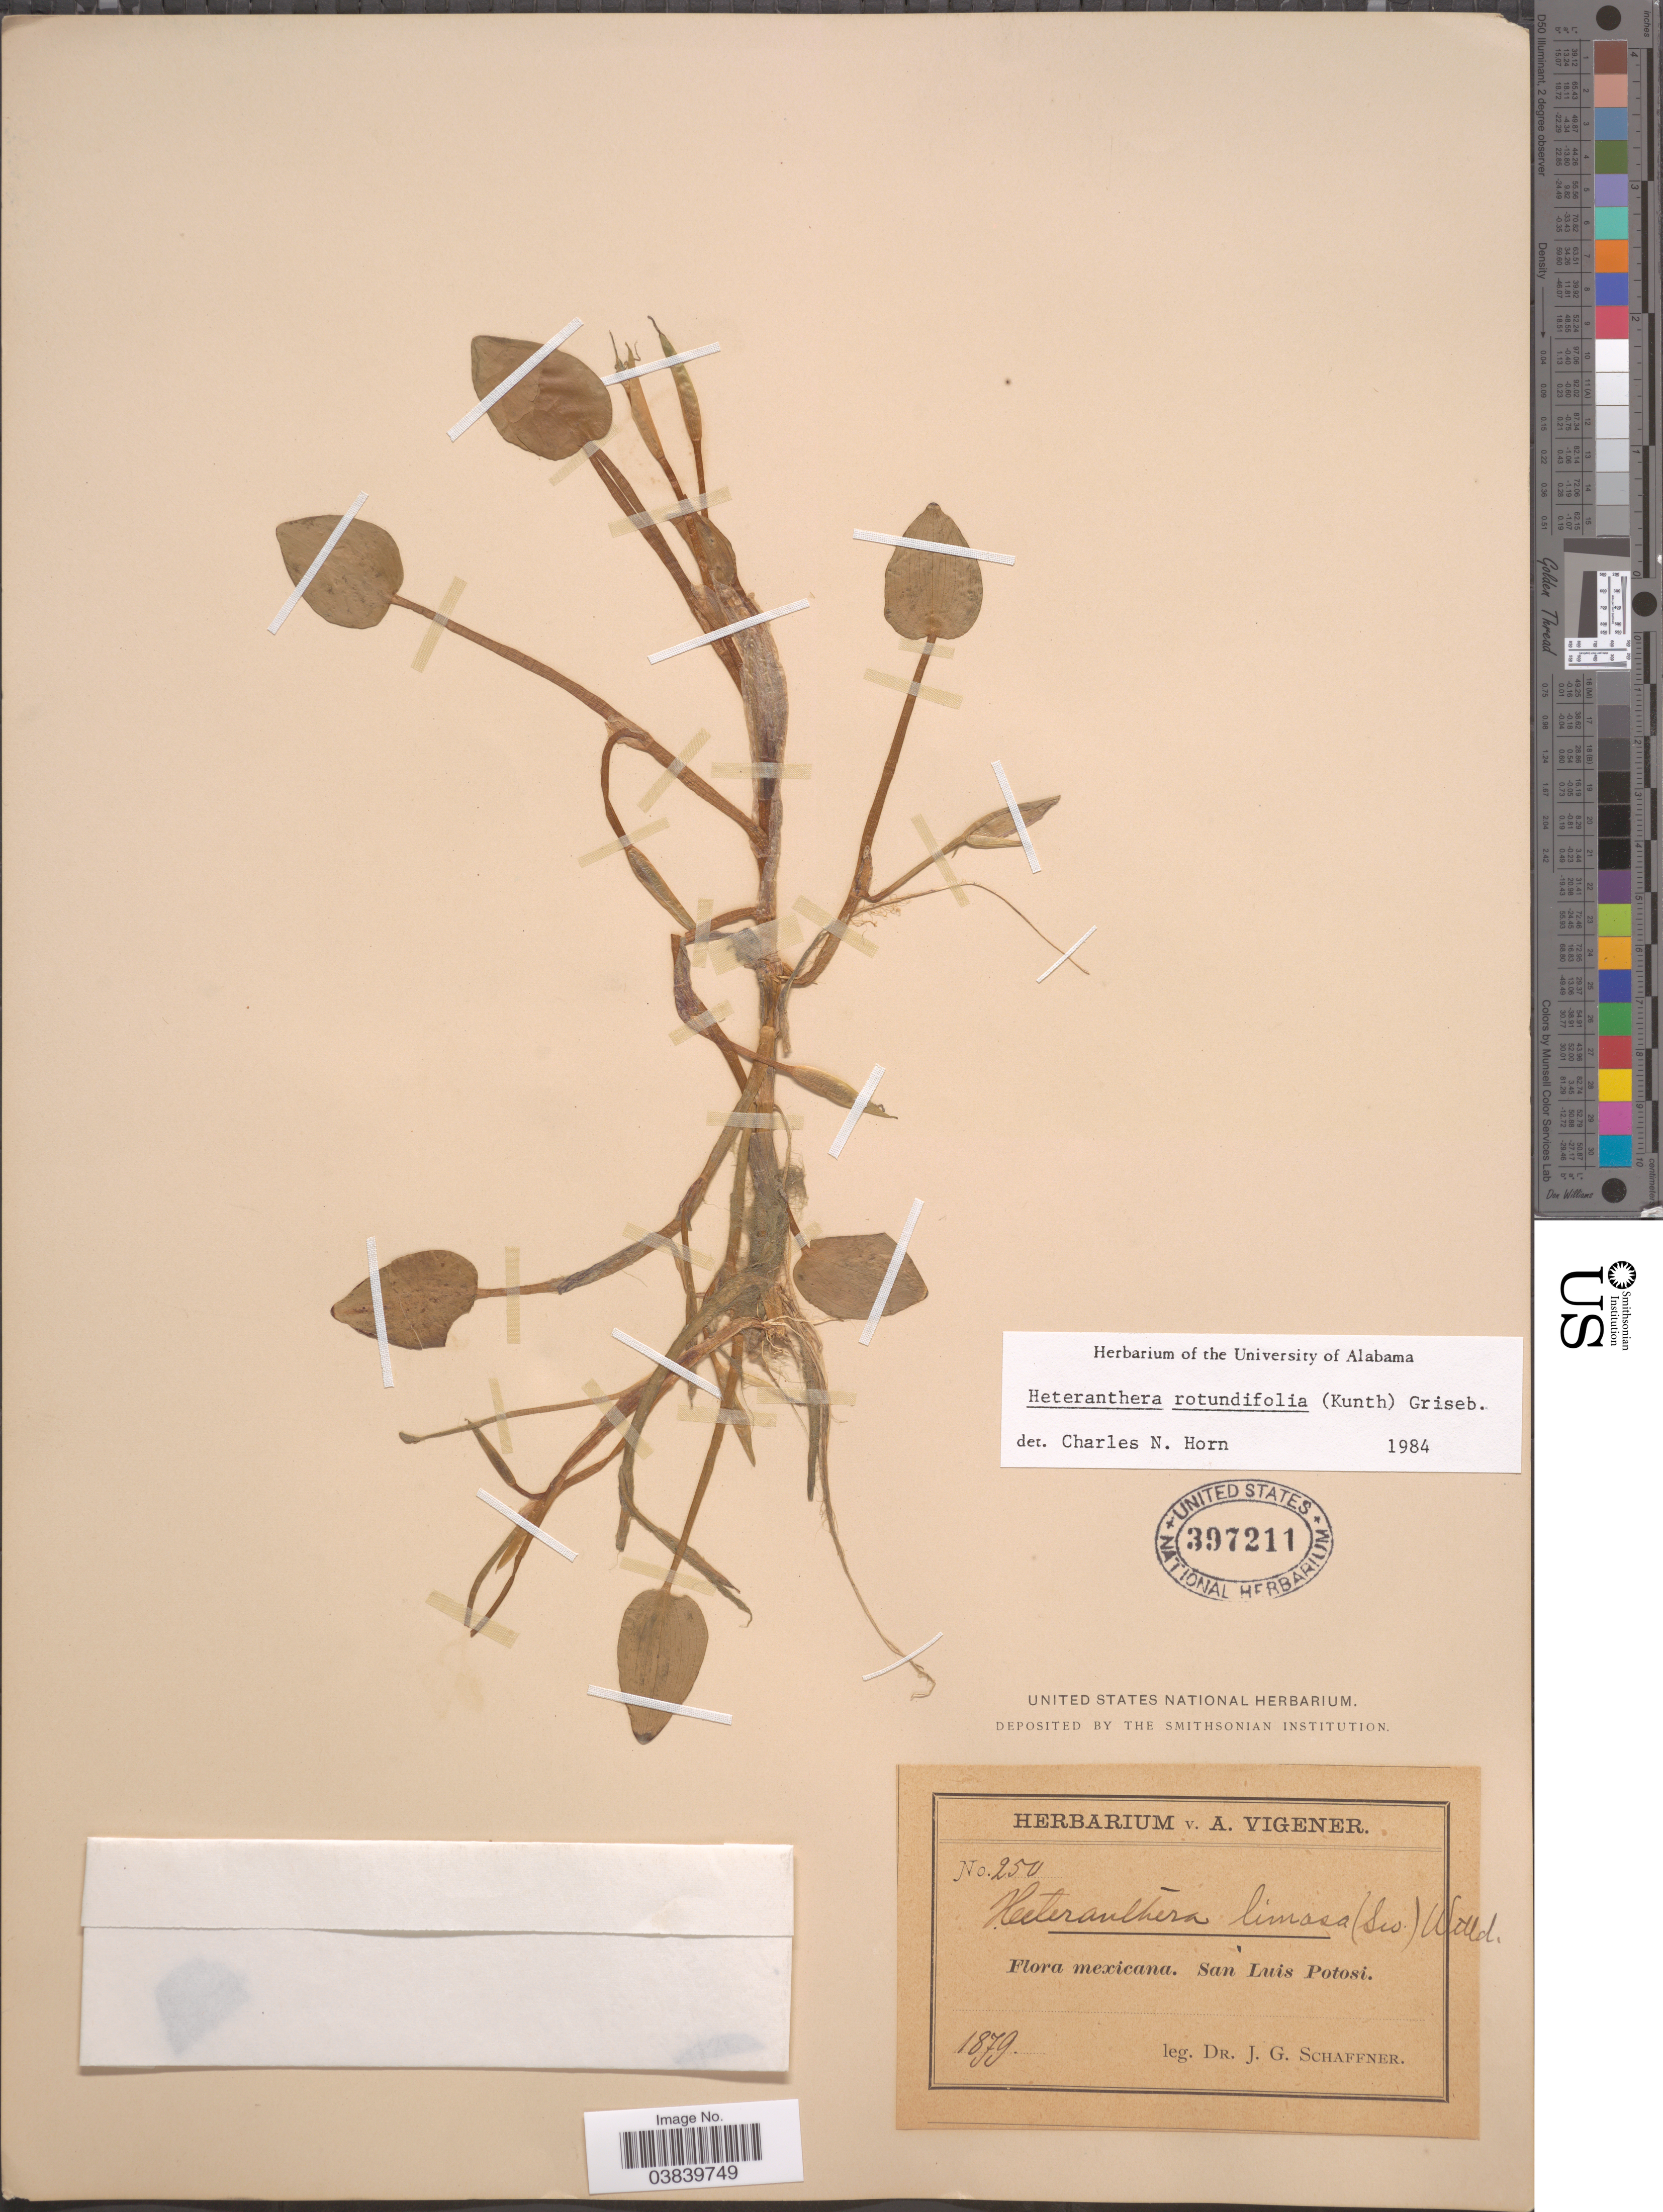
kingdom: Plantae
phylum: Tracheophyta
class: Liliopsida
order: Commelinales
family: Pontederiaceae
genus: Heteranthera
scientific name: Heteranthera rotundifolia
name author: (Kunth) Griseb.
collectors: J. G. Schaffner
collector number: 250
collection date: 1879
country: Mexico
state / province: San Luis Potosí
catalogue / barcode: US 397211